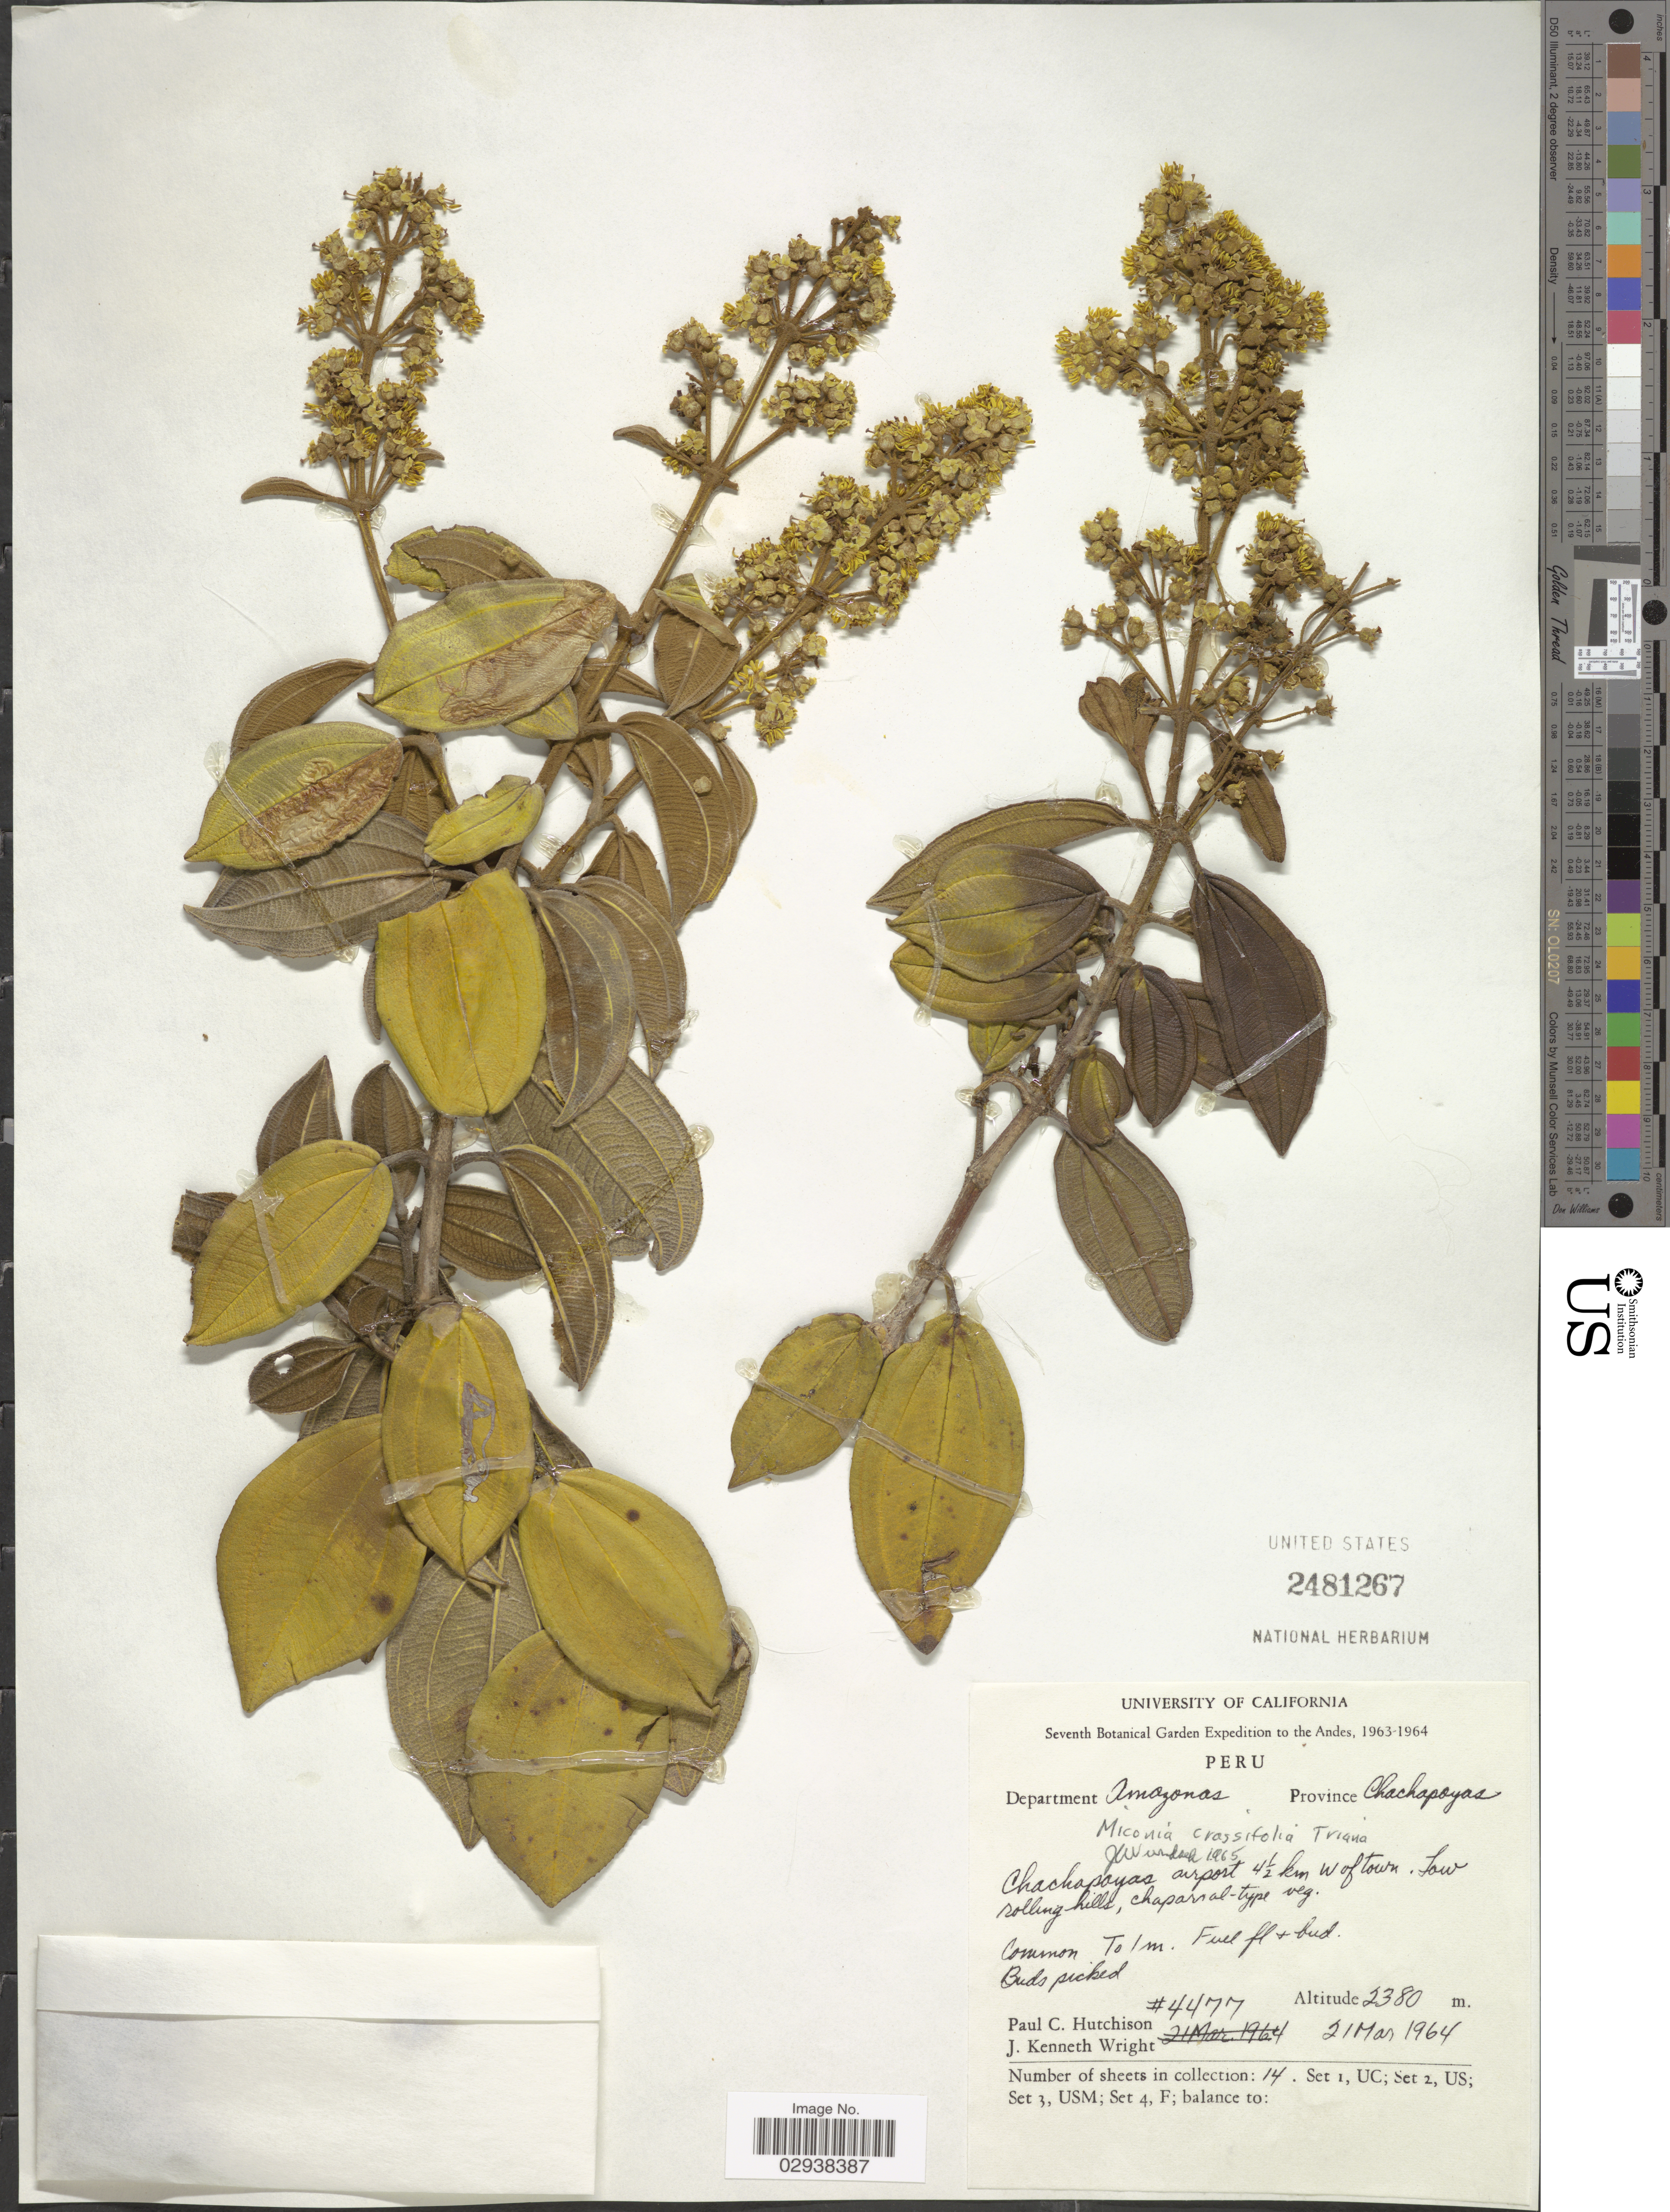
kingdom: Plantae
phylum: Tracheophyta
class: Magnoliopsida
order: Myrtales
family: Melastomataceae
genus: Miconia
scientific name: Miconia crassifolia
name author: Triana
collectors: P. C. Hutchison & J. K. Wright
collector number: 4477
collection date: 1964-03-21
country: Peru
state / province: Amazonas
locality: The Andes, Department Amazonas, Province Chachapoyas, Chachapoyas airport 4½ km W of town.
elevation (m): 2380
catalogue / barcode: US 2481267